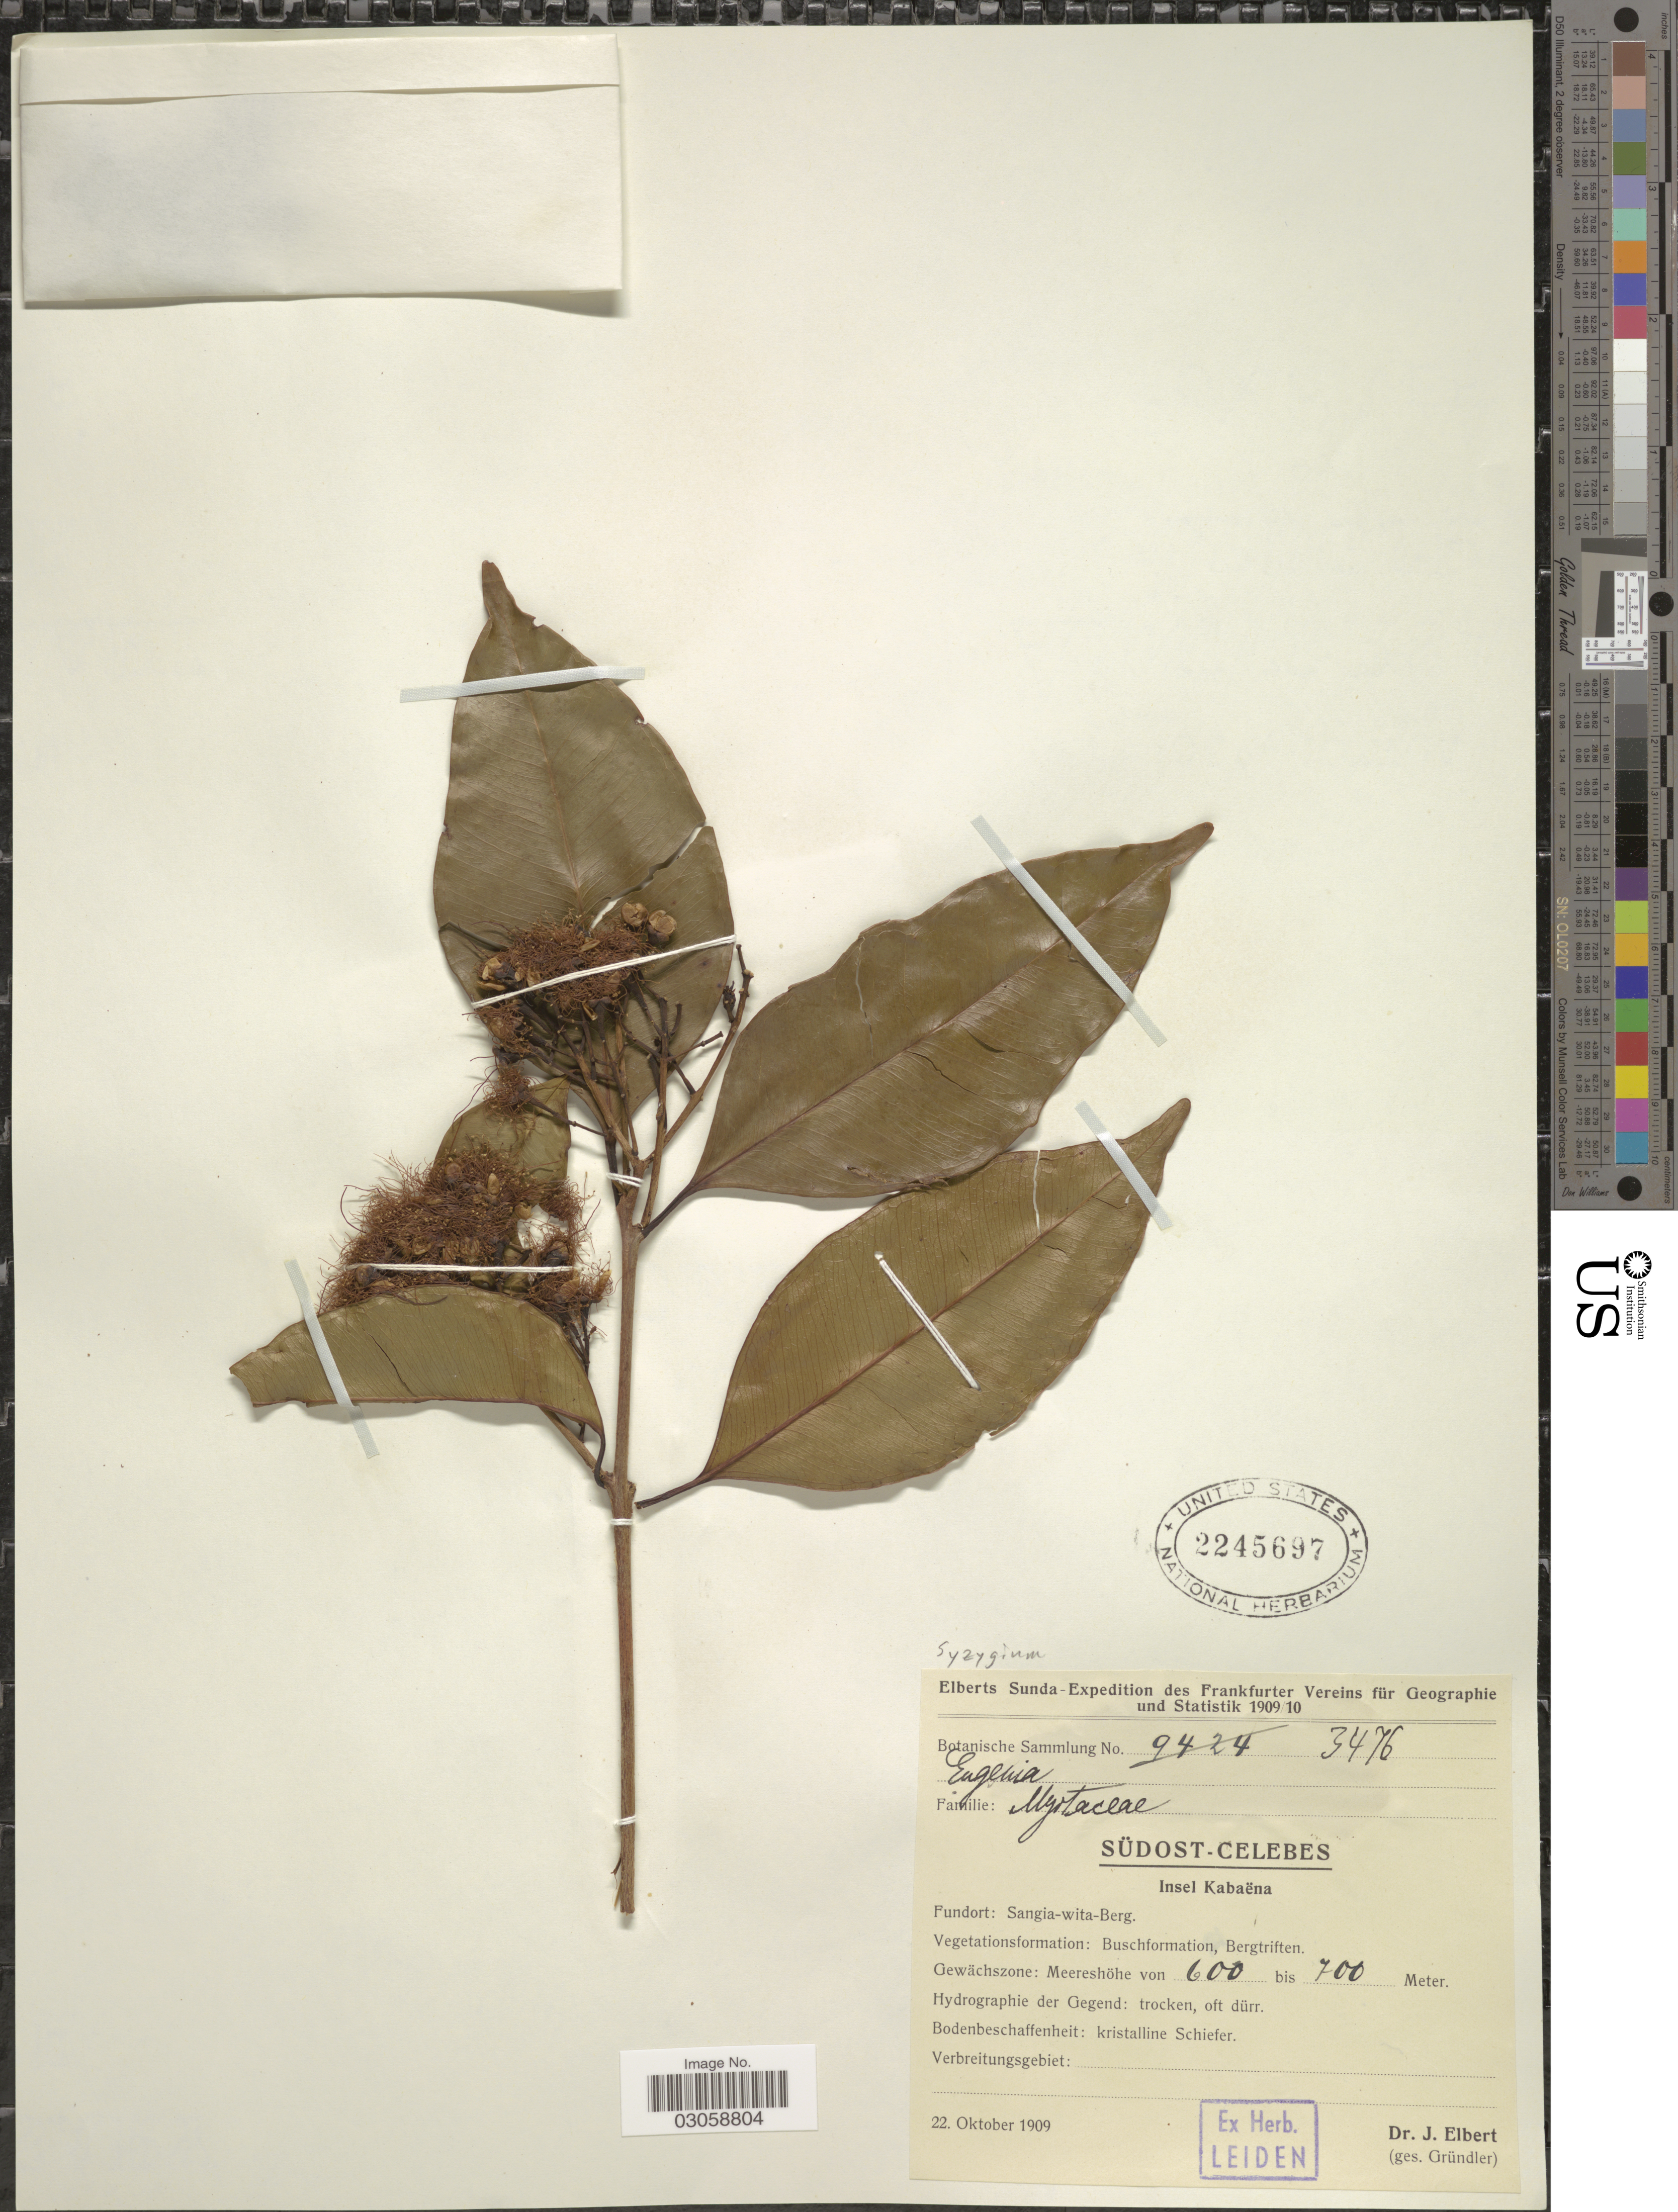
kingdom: Plantae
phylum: Tracheophyta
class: Magnoliopsida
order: Myrtales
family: Myrtaceae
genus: Syzygium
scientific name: Syzygium sp.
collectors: J. Elbert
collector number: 3476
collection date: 1909-10-22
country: Indonesia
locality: Südost-Celebes, Insel Kabaëna, Sangia-wita-Berg.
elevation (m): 600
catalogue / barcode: US 2245697